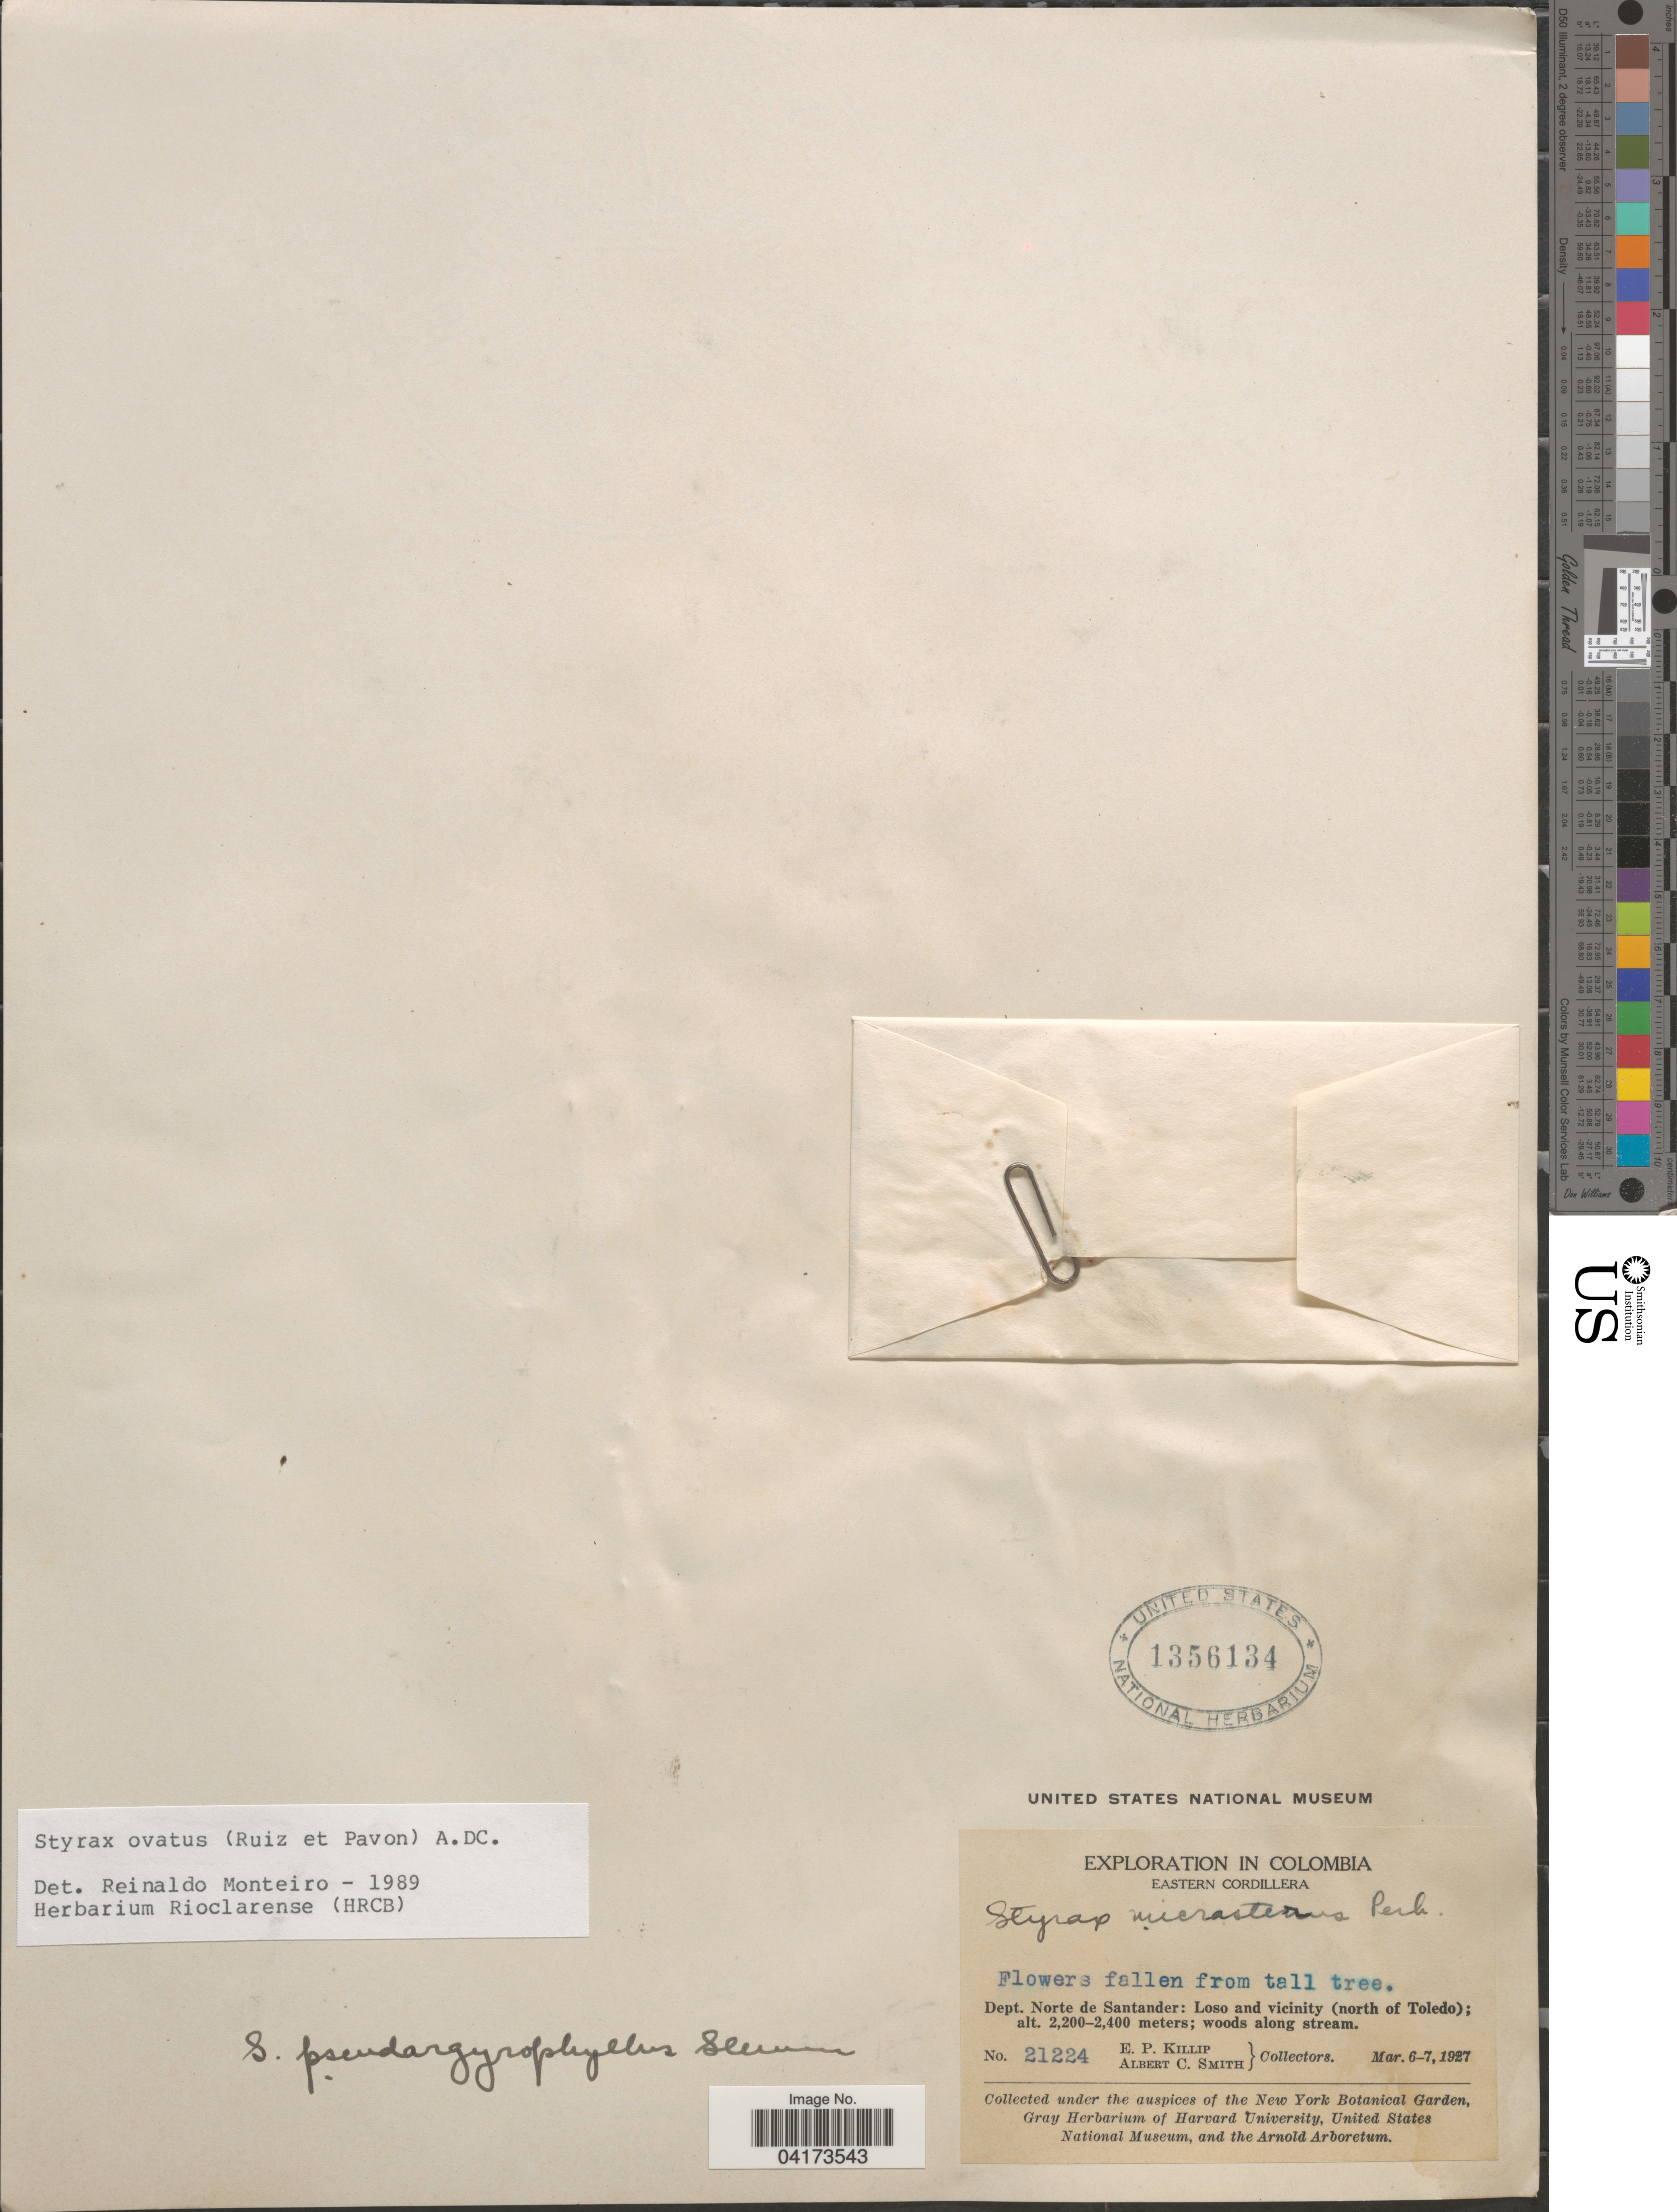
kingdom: Plantae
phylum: Tracheophyta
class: Magnoliopsida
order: Ericales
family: Styracaceae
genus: Styrax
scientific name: Styrax ovatus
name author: (Ruiz & Pav.) A. DC.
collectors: E. P. Killip & A. C. Smith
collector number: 21224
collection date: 1927-03-06/1927-03-07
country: Colombia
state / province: Norte de Santander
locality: Exploration in Colombia. Eastern Cordillera. Dept. Norte de Santander: Loso and vicinity (north of Toledo).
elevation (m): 2200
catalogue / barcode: US 1356134